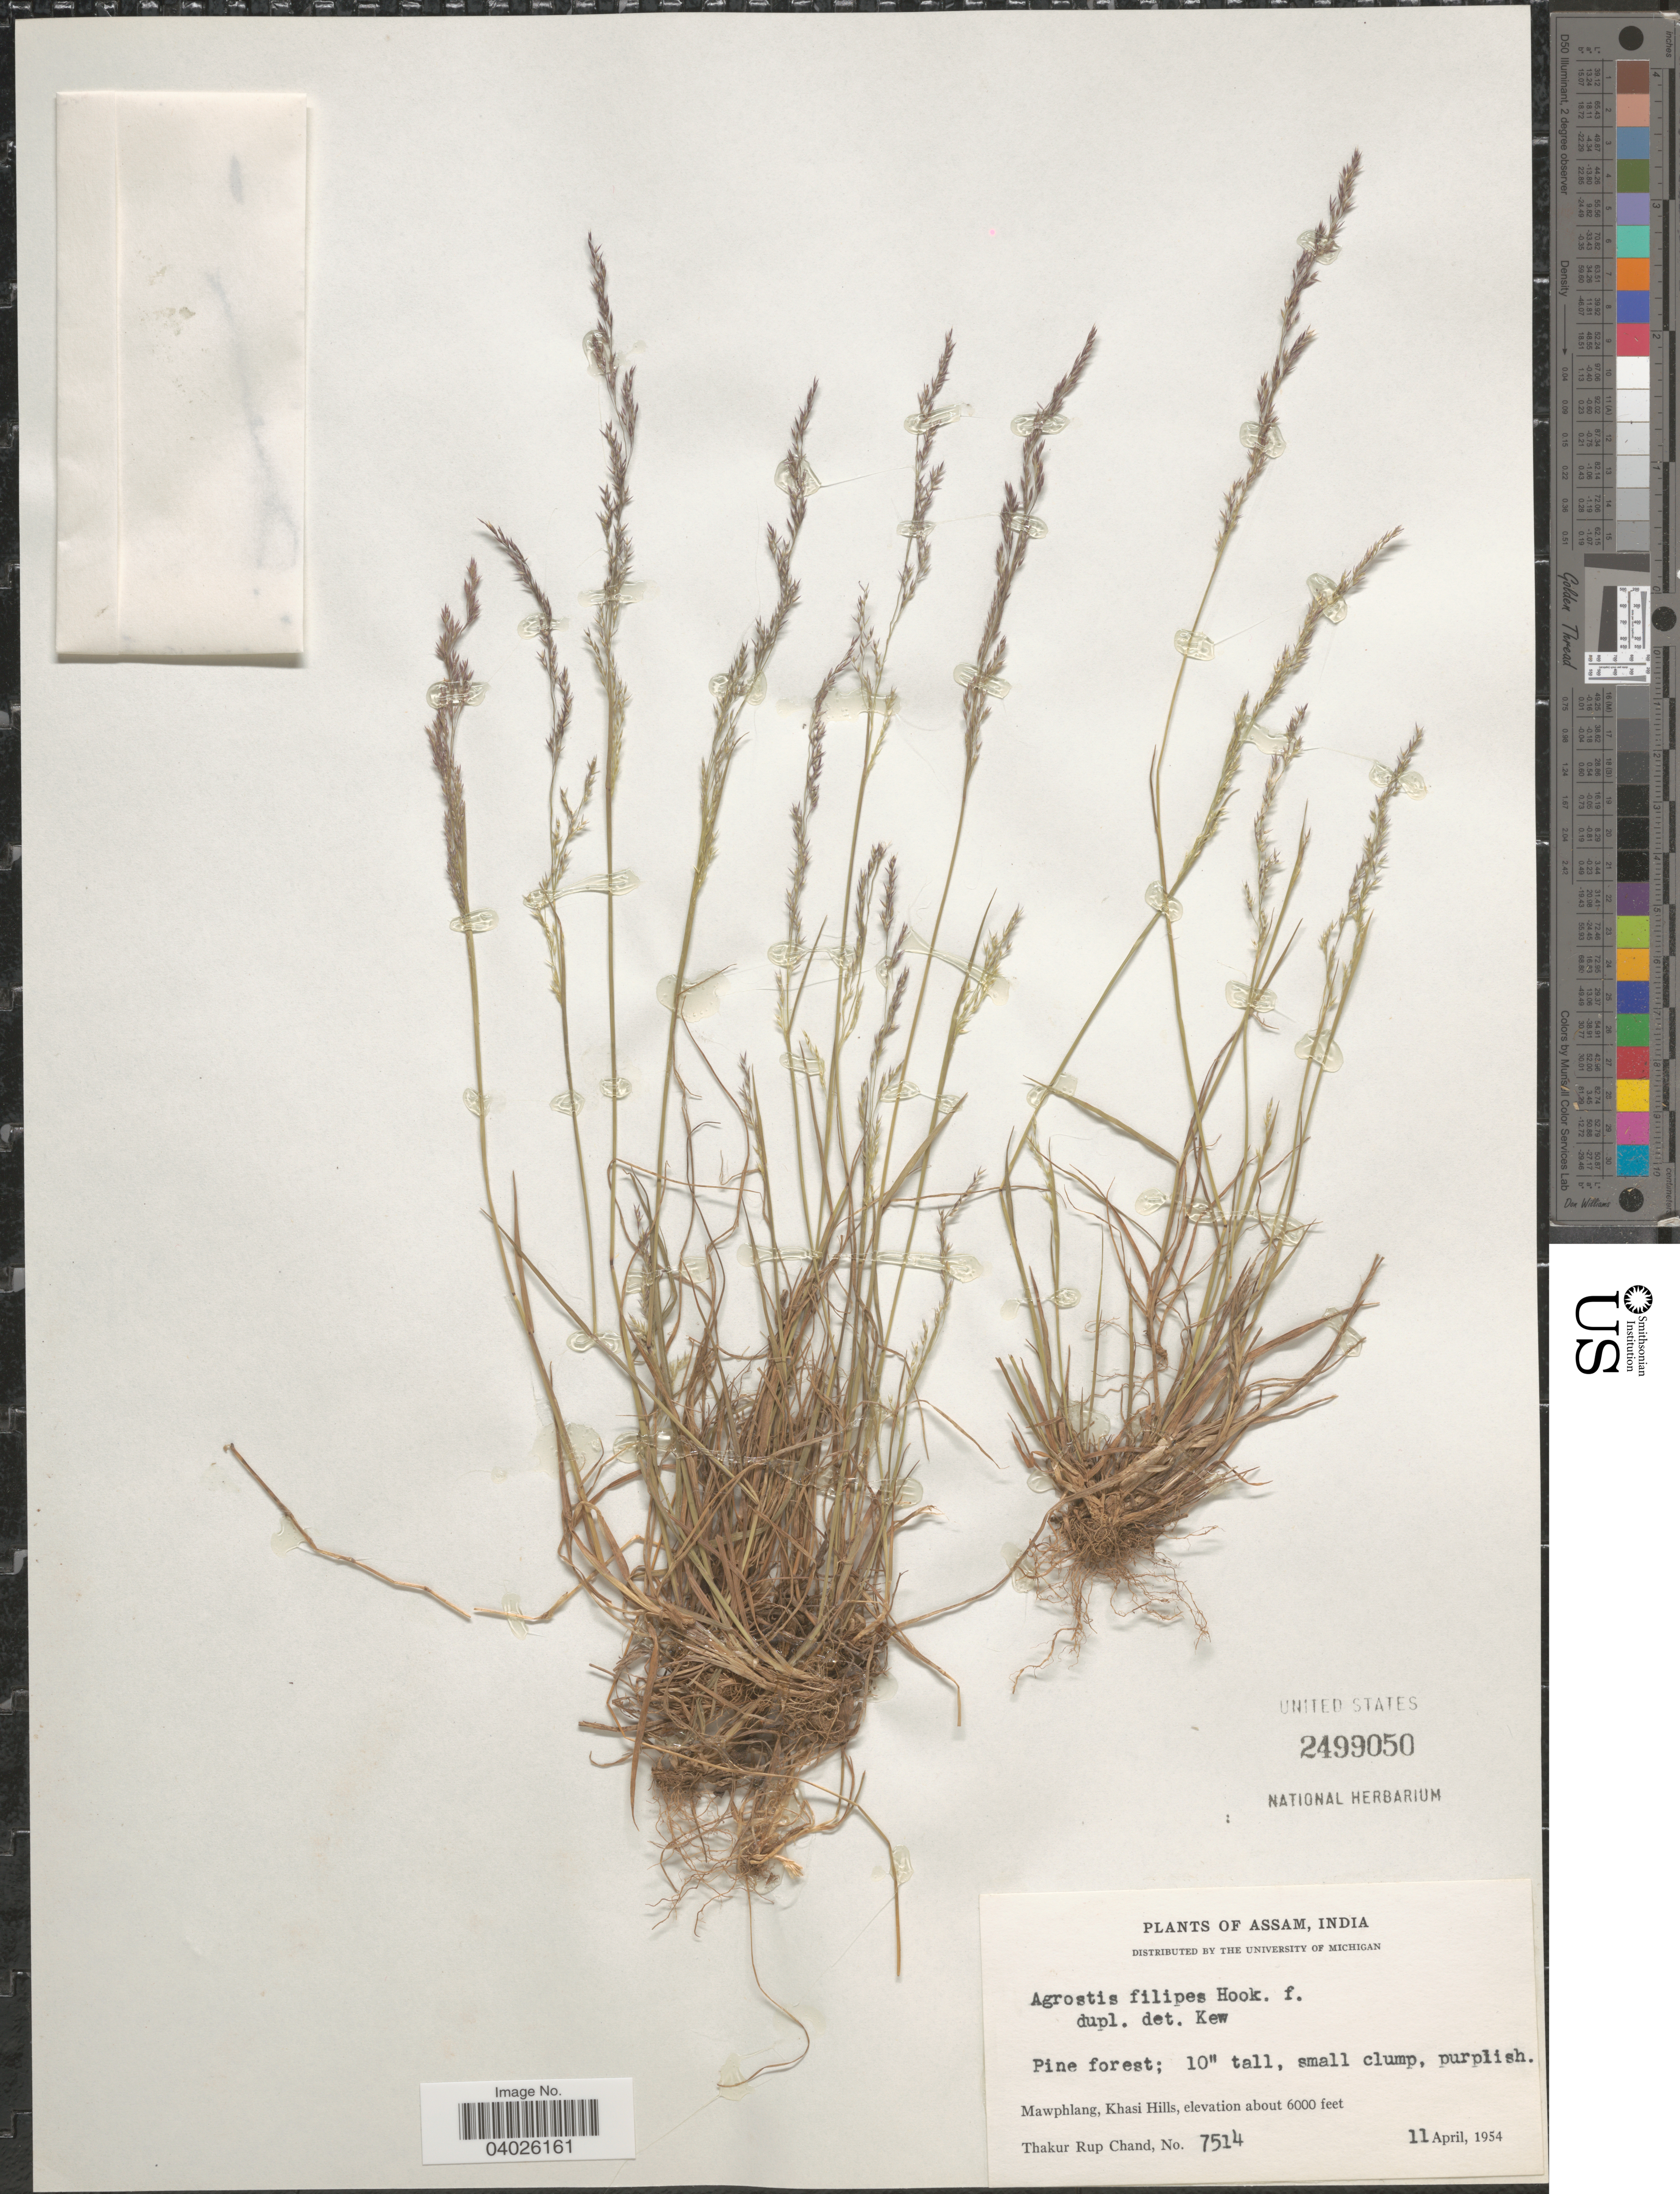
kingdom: Plantae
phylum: Tracheophyta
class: Liliopsida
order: Poales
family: Poaceae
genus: Agrostis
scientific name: Agrostis filipes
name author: Hook. f.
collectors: T. R. Chand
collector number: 7514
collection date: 1954-04-11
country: India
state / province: Meghalaya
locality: Mawphlang, Khasi Hills.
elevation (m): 1829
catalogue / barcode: US 2499050